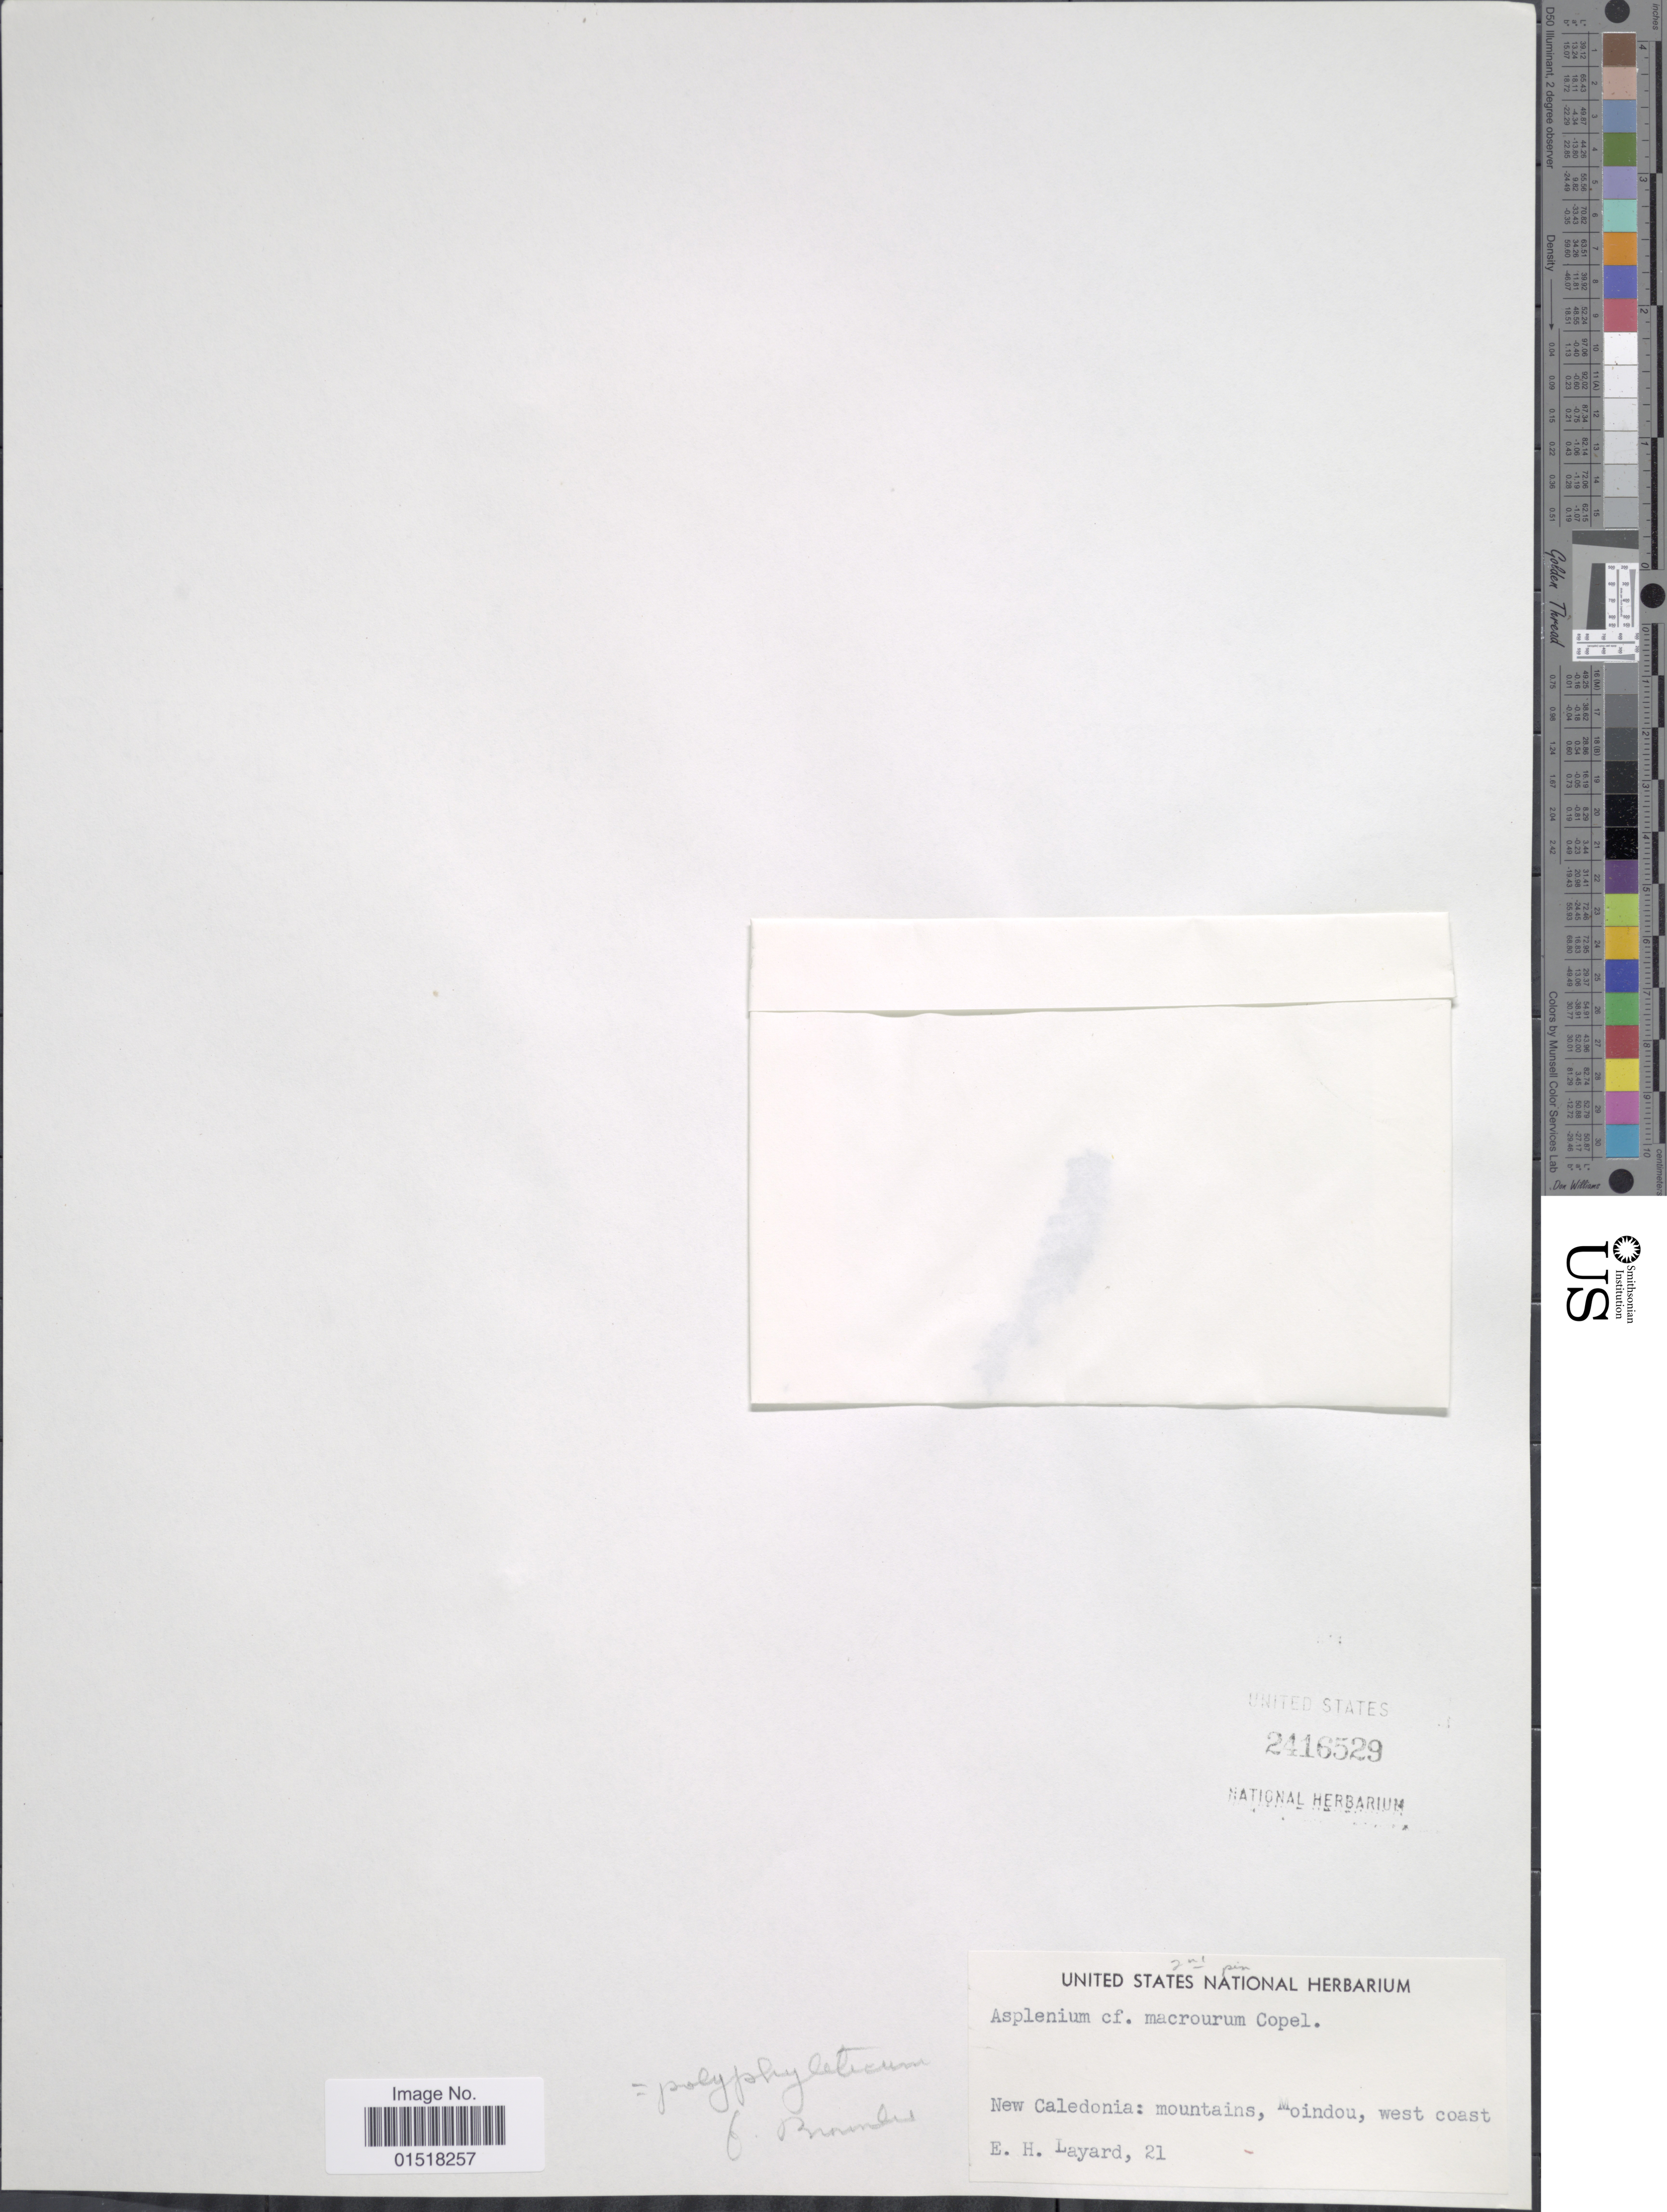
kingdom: Plantae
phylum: Tracheophyta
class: Polypodiopsida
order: Polypodiales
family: Aspleniaceae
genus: Asplenium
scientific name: Asplenium polyphylecticum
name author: Compton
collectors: E. Layard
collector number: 21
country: New Caledonia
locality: Mountains, Moindou, west coast.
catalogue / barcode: US 2416529